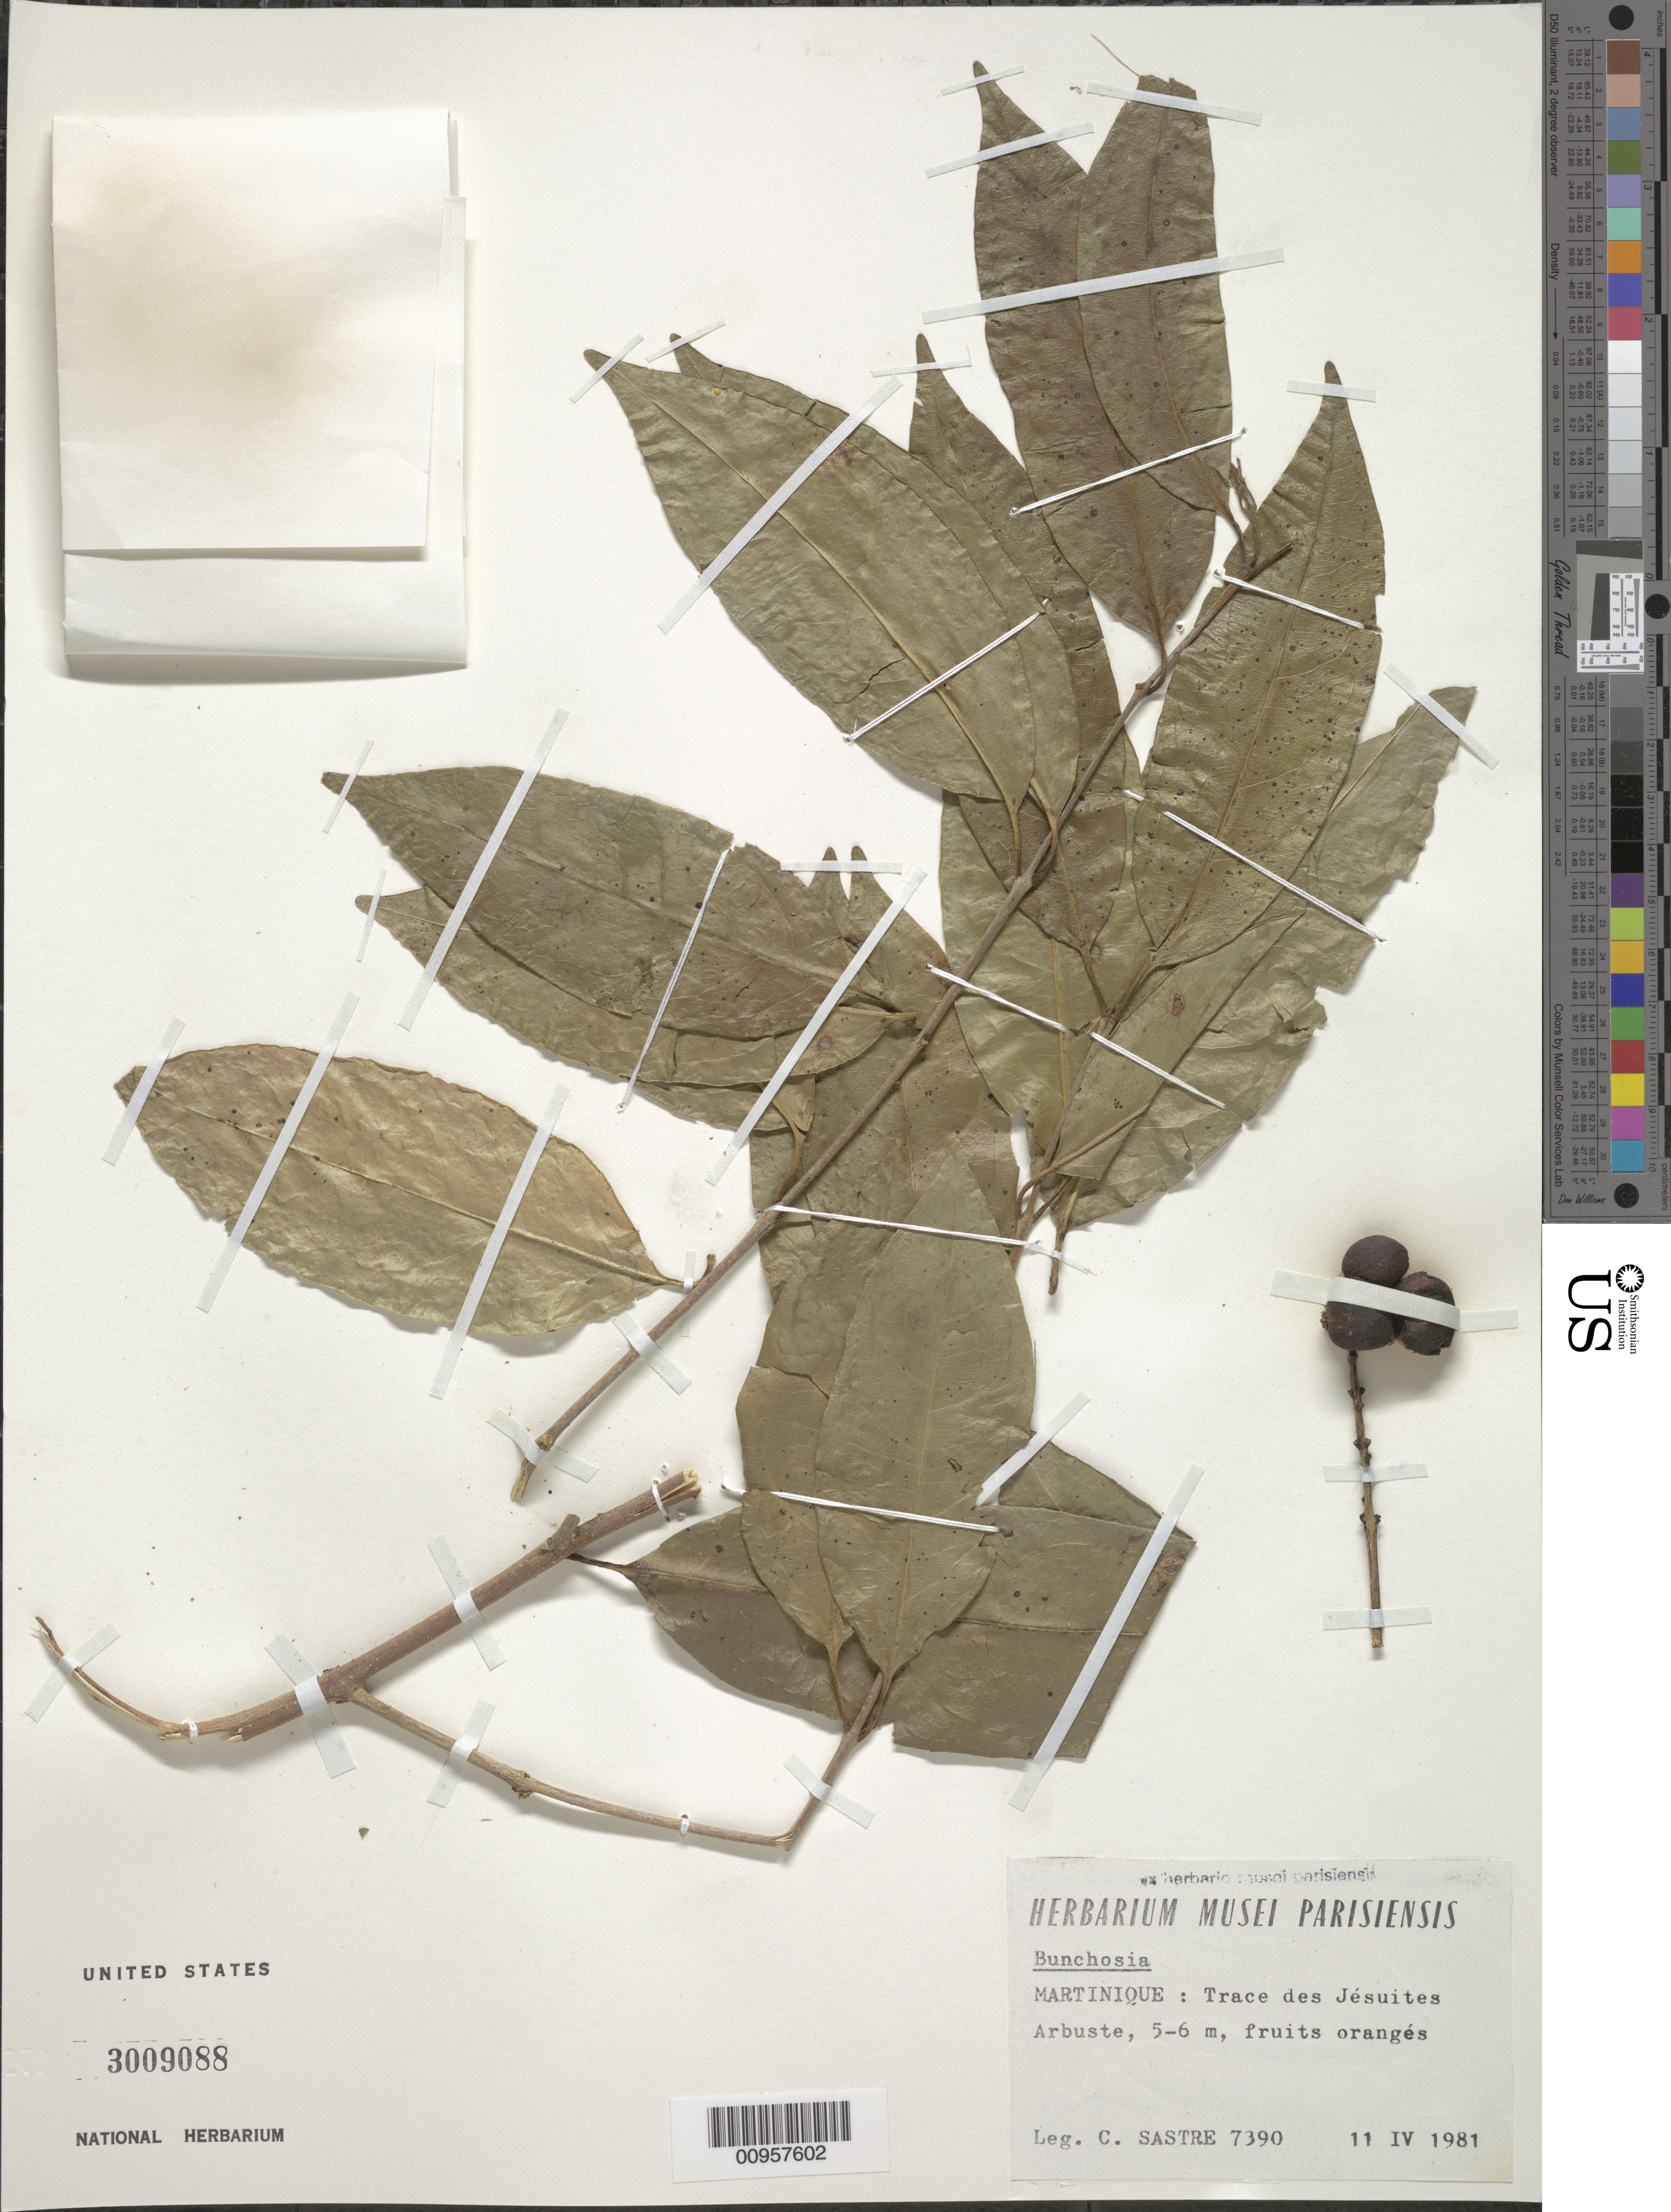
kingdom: Plantae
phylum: Tracheophyta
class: Magnoliopsida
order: Malpighiales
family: Malpighiaceae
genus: Bunchosia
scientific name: Bunchosia sp.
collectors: C. H. L. Sastre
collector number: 7390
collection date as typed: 11 Apr 1981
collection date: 1981-04-11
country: Martinique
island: Martinique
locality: Trace des Jésuites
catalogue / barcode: US 3009088